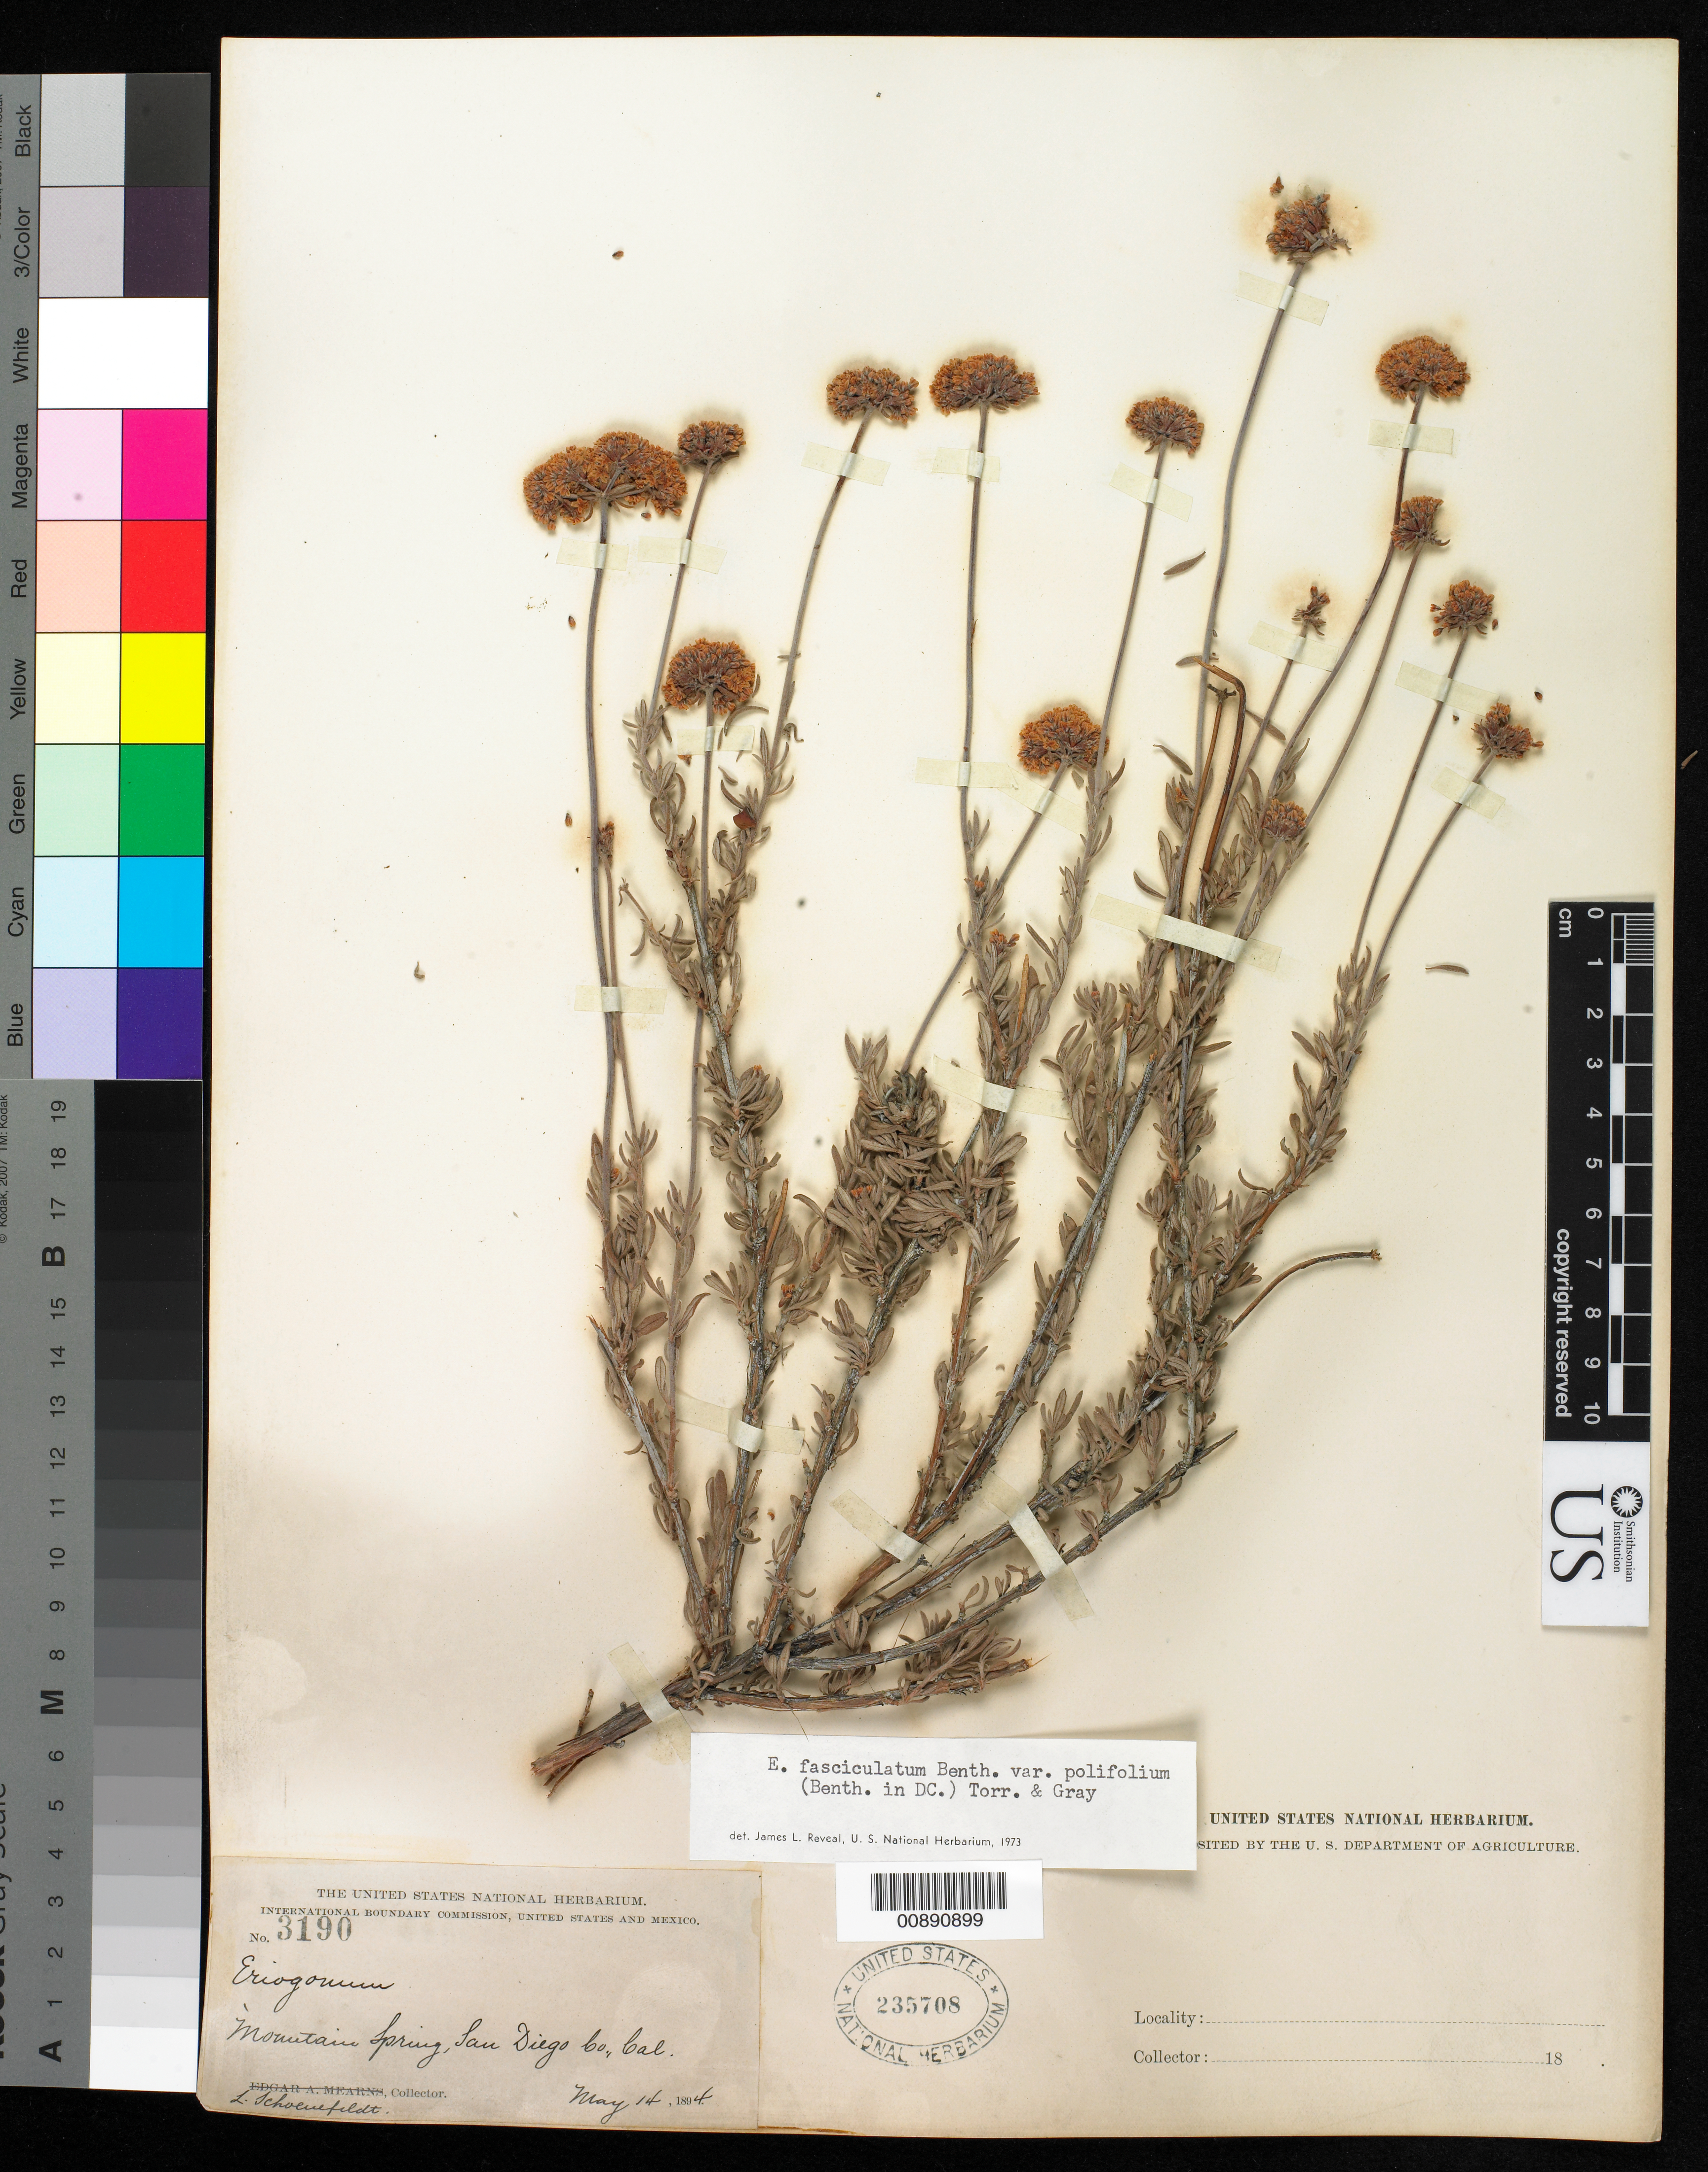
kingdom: Plantae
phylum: Tracheophyta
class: Magnoliopsida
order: Caryophyllales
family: Polygonaceae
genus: Eriogonum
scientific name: Eriogonum fasciculatum var. polifolium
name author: (Benth.) Torr. & A. Gray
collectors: L. Schoenfeldt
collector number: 3190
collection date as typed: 14 May 1894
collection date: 1894-05-14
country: United States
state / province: California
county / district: San Diego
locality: Mountain Spring, San Diego County, California.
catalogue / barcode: US 235708